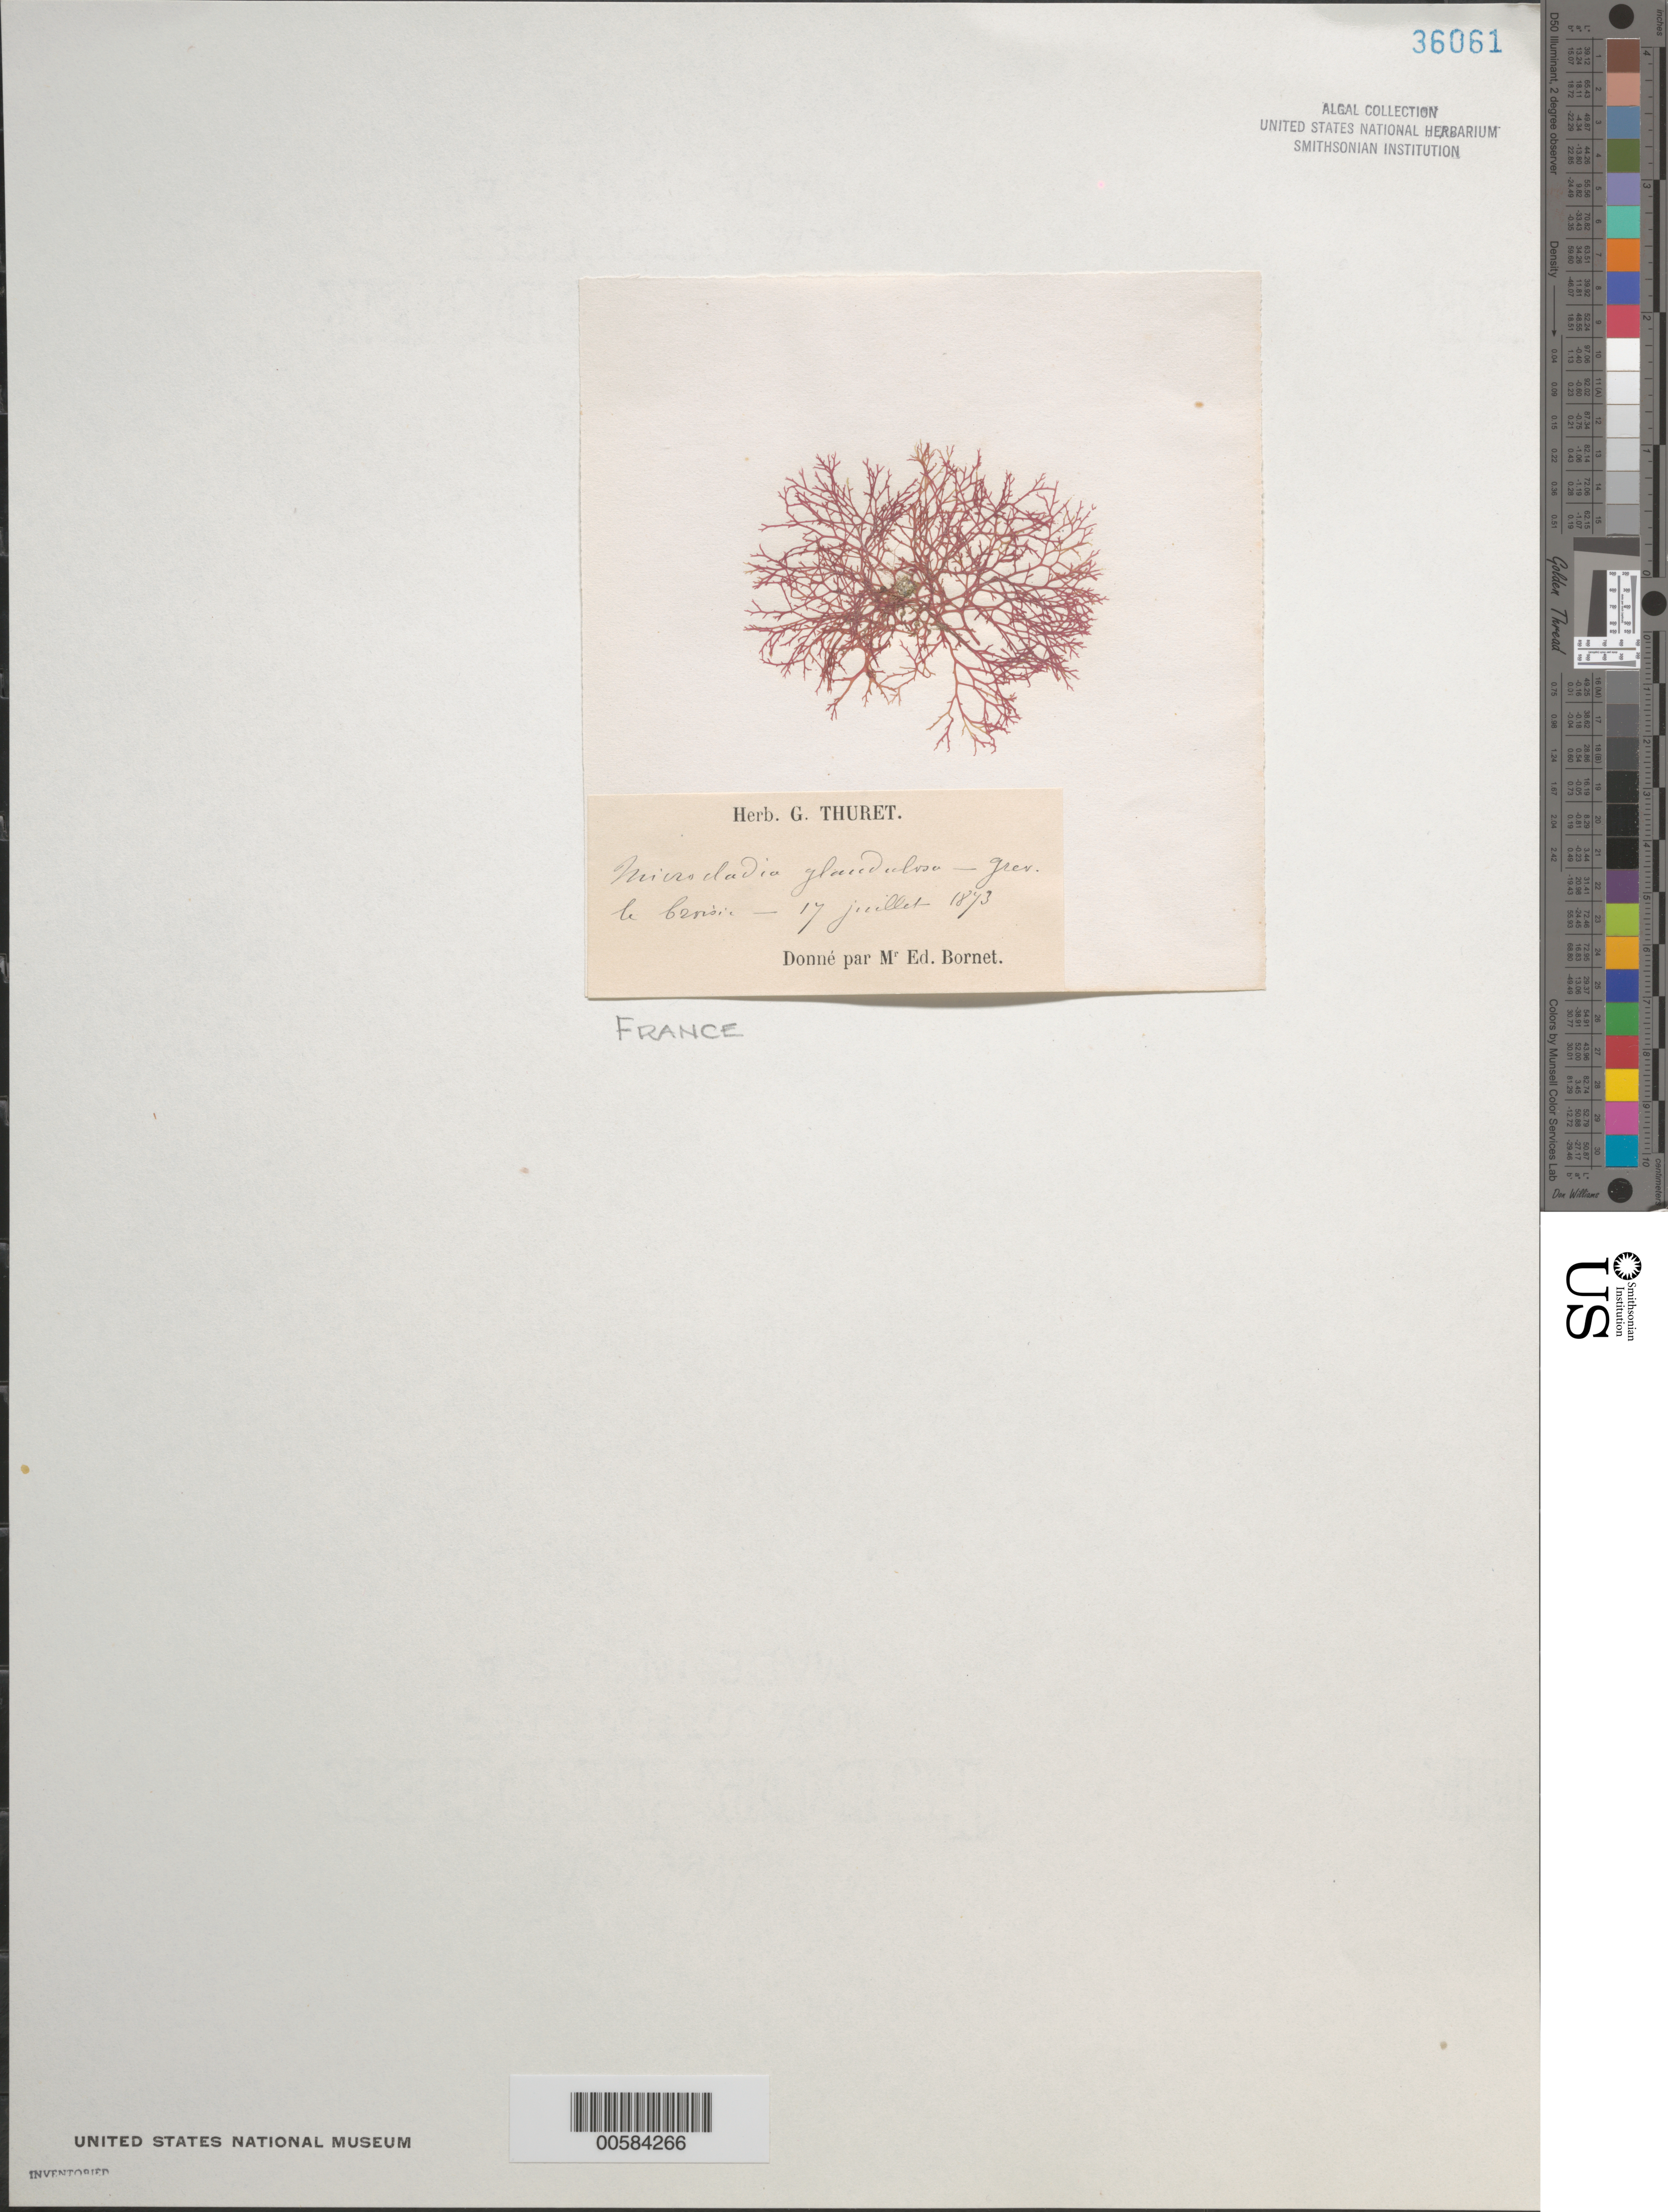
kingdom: Plantae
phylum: Rhodophyta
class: Florideophyceae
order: Ceramiales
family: Ceramiaceae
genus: Microcladia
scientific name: Microcladia glandulosa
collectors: Thuret, G. (herbarium)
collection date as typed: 17 Jul 1873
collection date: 1873-07-17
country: France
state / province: Pays de la Loire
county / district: Loire-Atlantique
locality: Le Croisic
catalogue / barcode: US 36061